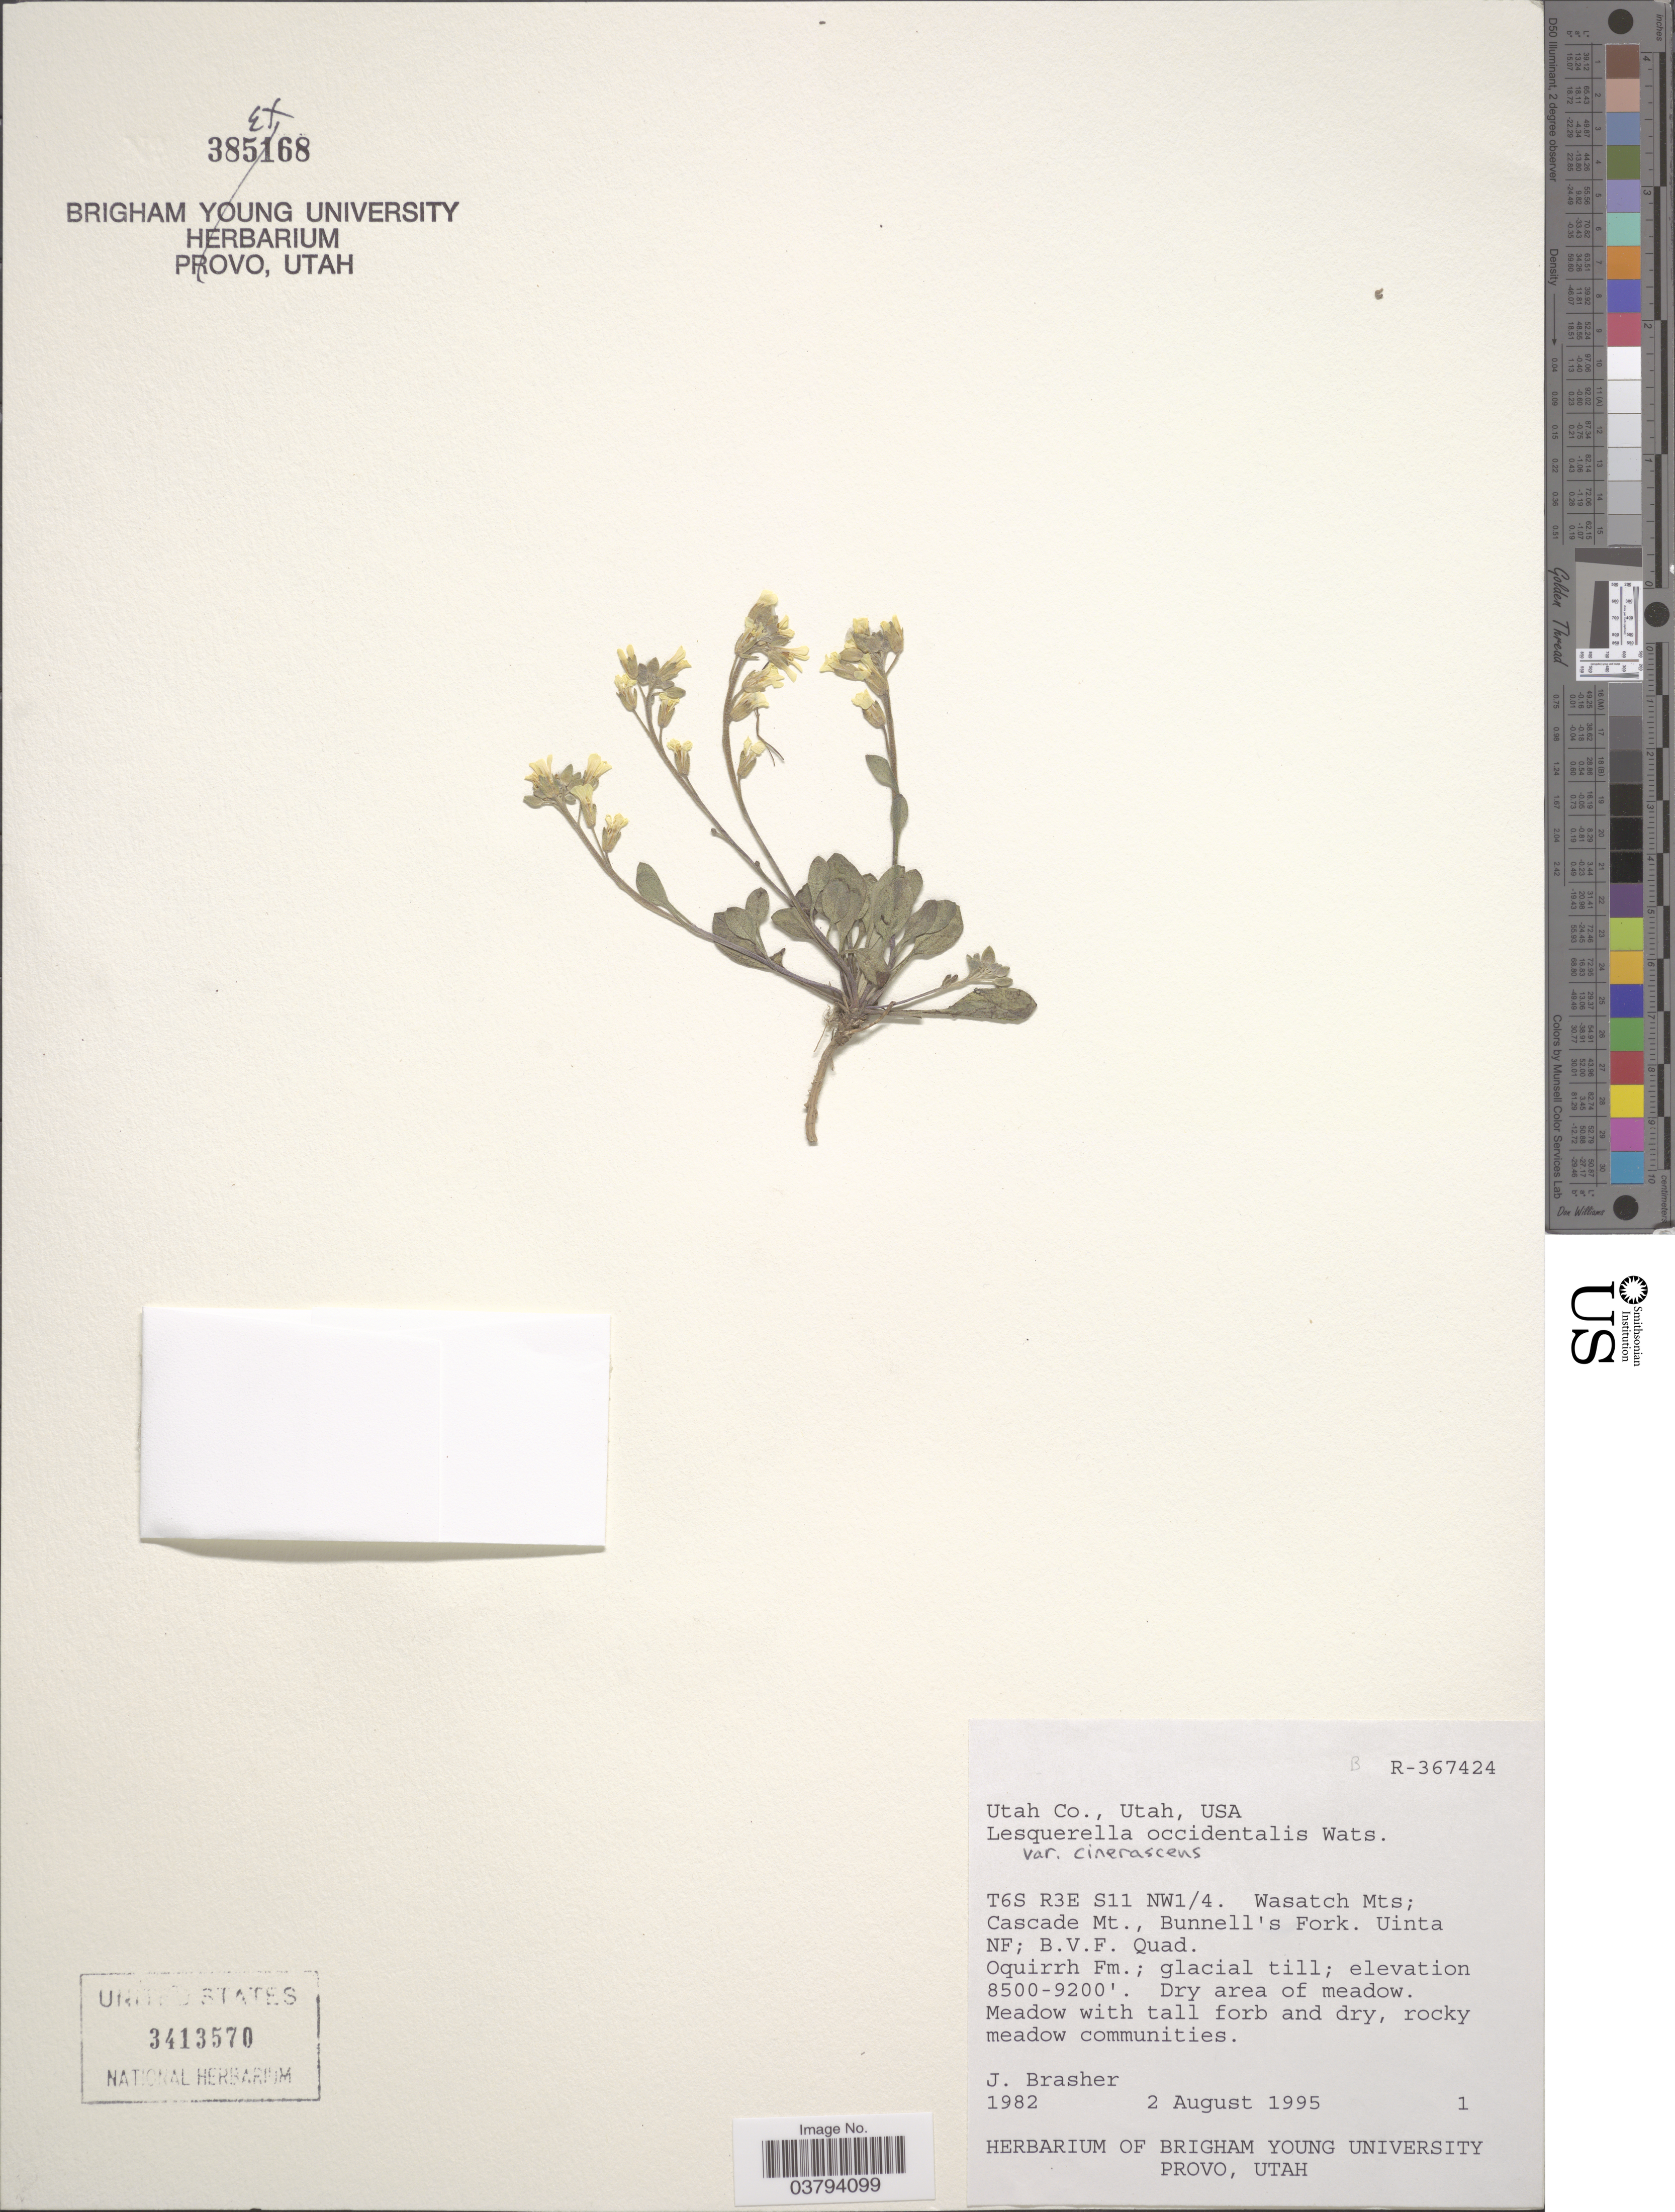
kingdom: Plantae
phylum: Tracheophyta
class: Magnoliopsida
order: Brassicales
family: Brassicaceae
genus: Lesquerella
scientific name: Lesquerella occidentalis var. cinerascens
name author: Maguire & A.H. Holmgren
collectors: J. Brasher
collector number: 1982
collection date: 1995-08-02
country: United States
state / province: Utah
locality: Utah Co. T6S R3E S11 NW¼. Wasatch Mts; Cascade Mt., Bunnell's Fork. Uinta NF; B.V.F. Quad.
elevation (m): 2591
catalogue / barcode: US 3413570